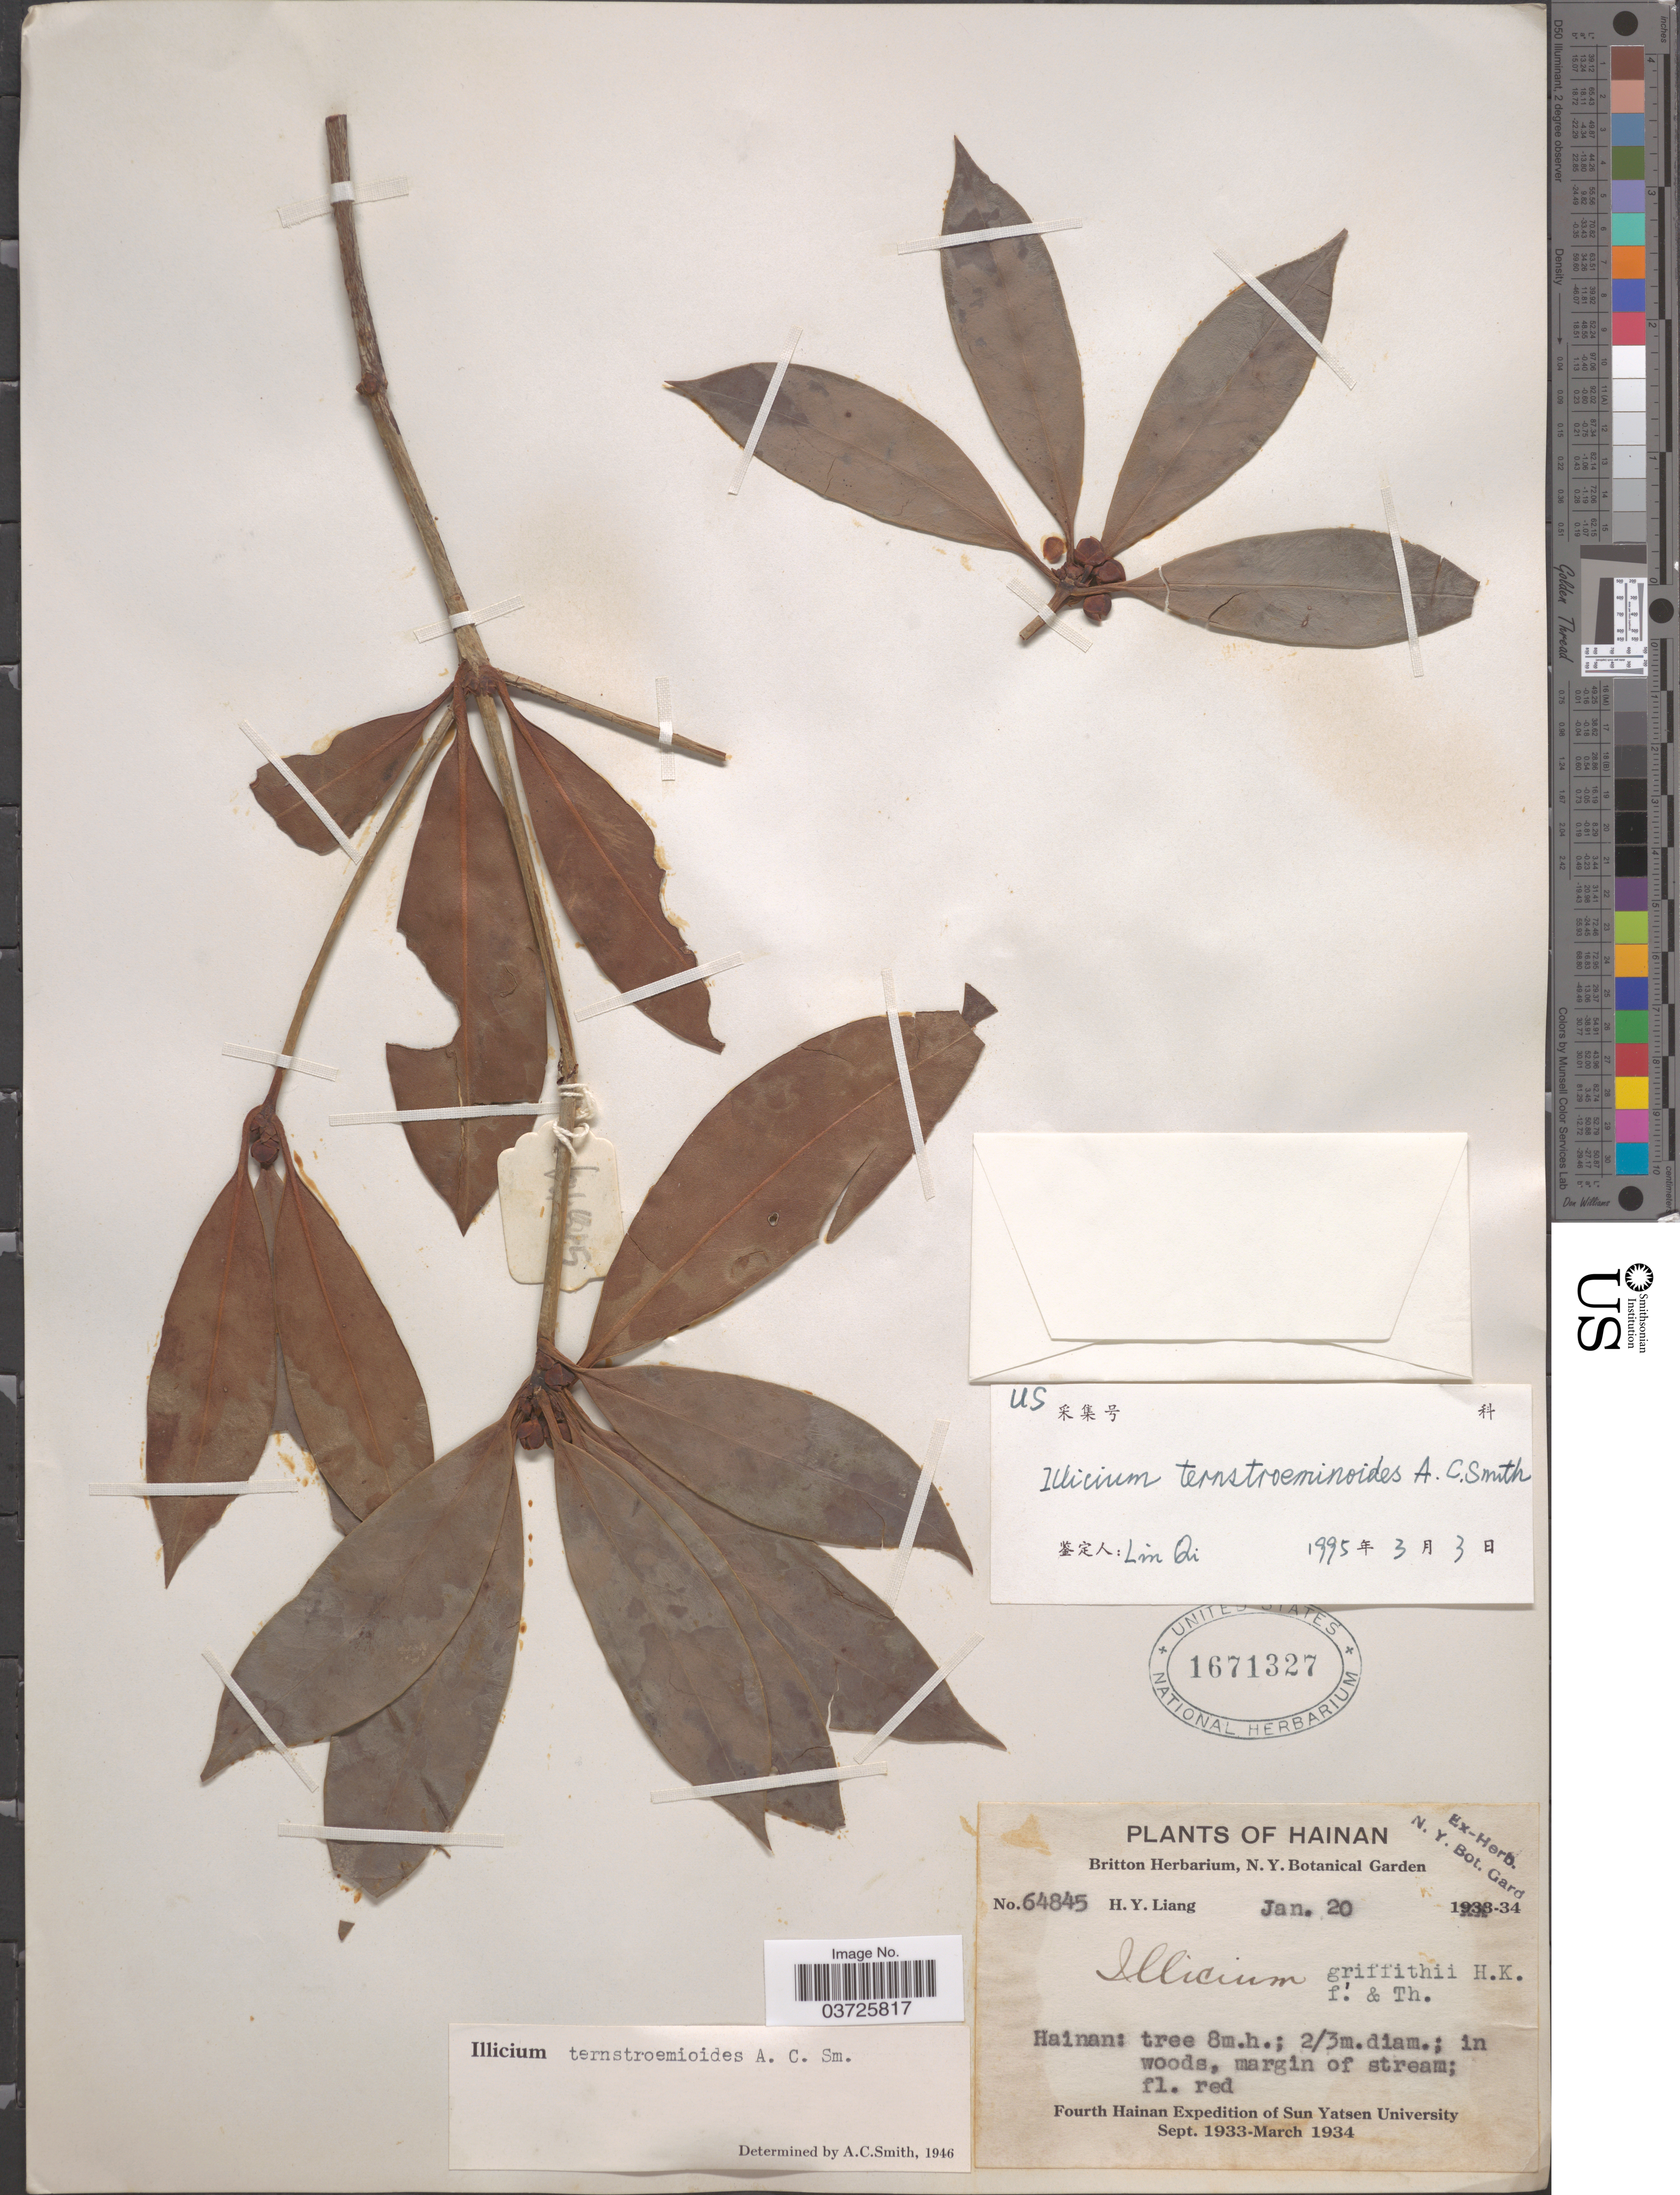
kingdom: Plantae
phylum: Tracheophyta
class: Magnoliopsida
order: Austrobaileyales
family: Schisandraceae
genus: Illicium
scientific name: Illicium ternstroemioides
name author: A.C. Sm.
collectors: H. Y. Liang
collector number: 64845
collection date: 1934-01-20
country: China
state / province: Hainan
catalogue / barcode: US 1671327